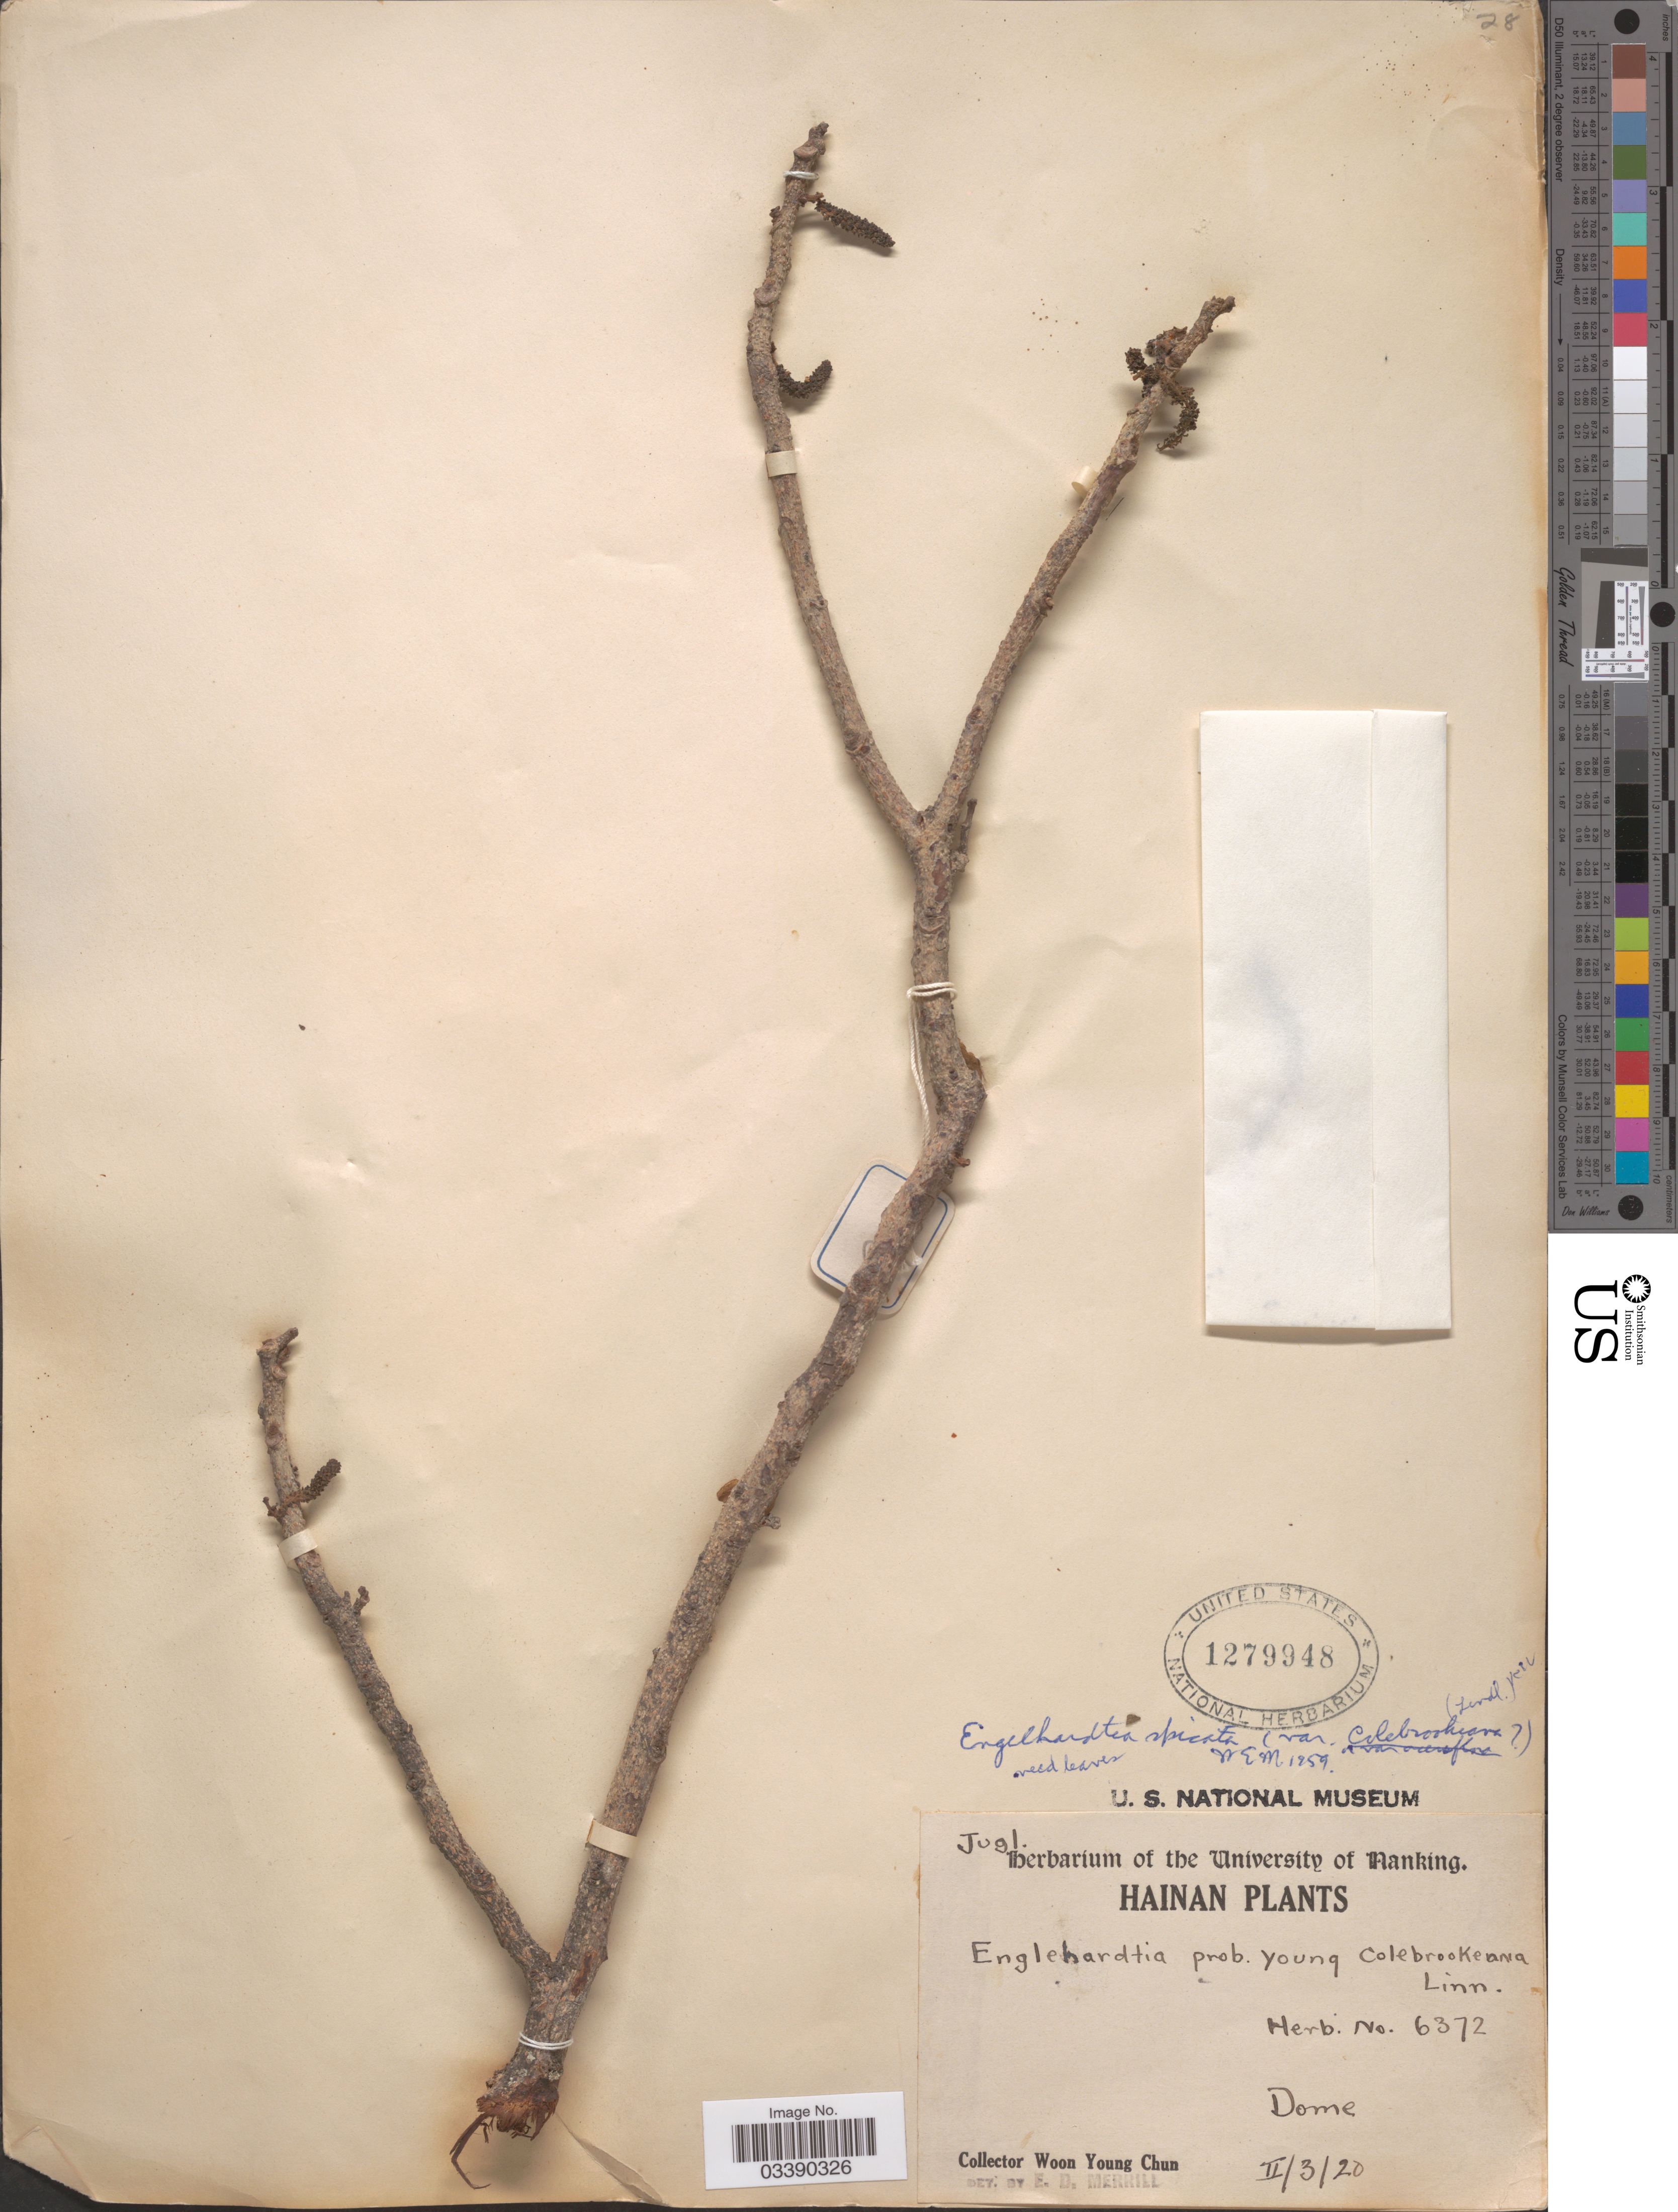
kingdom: Plantae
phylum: Tracheophyta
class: Magnoliopsida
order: Fagales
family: Juglandaceae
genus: Engelhardia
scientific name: Engelhardia spicata var. colebrookeana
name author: (Lindl.) Koord. & Valeton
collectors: W. Y. Chun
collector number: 6372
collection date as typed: Transcribed d/m/y: 3/2/20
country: China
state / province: Hainan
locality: Dome.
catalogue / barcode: US 1279948